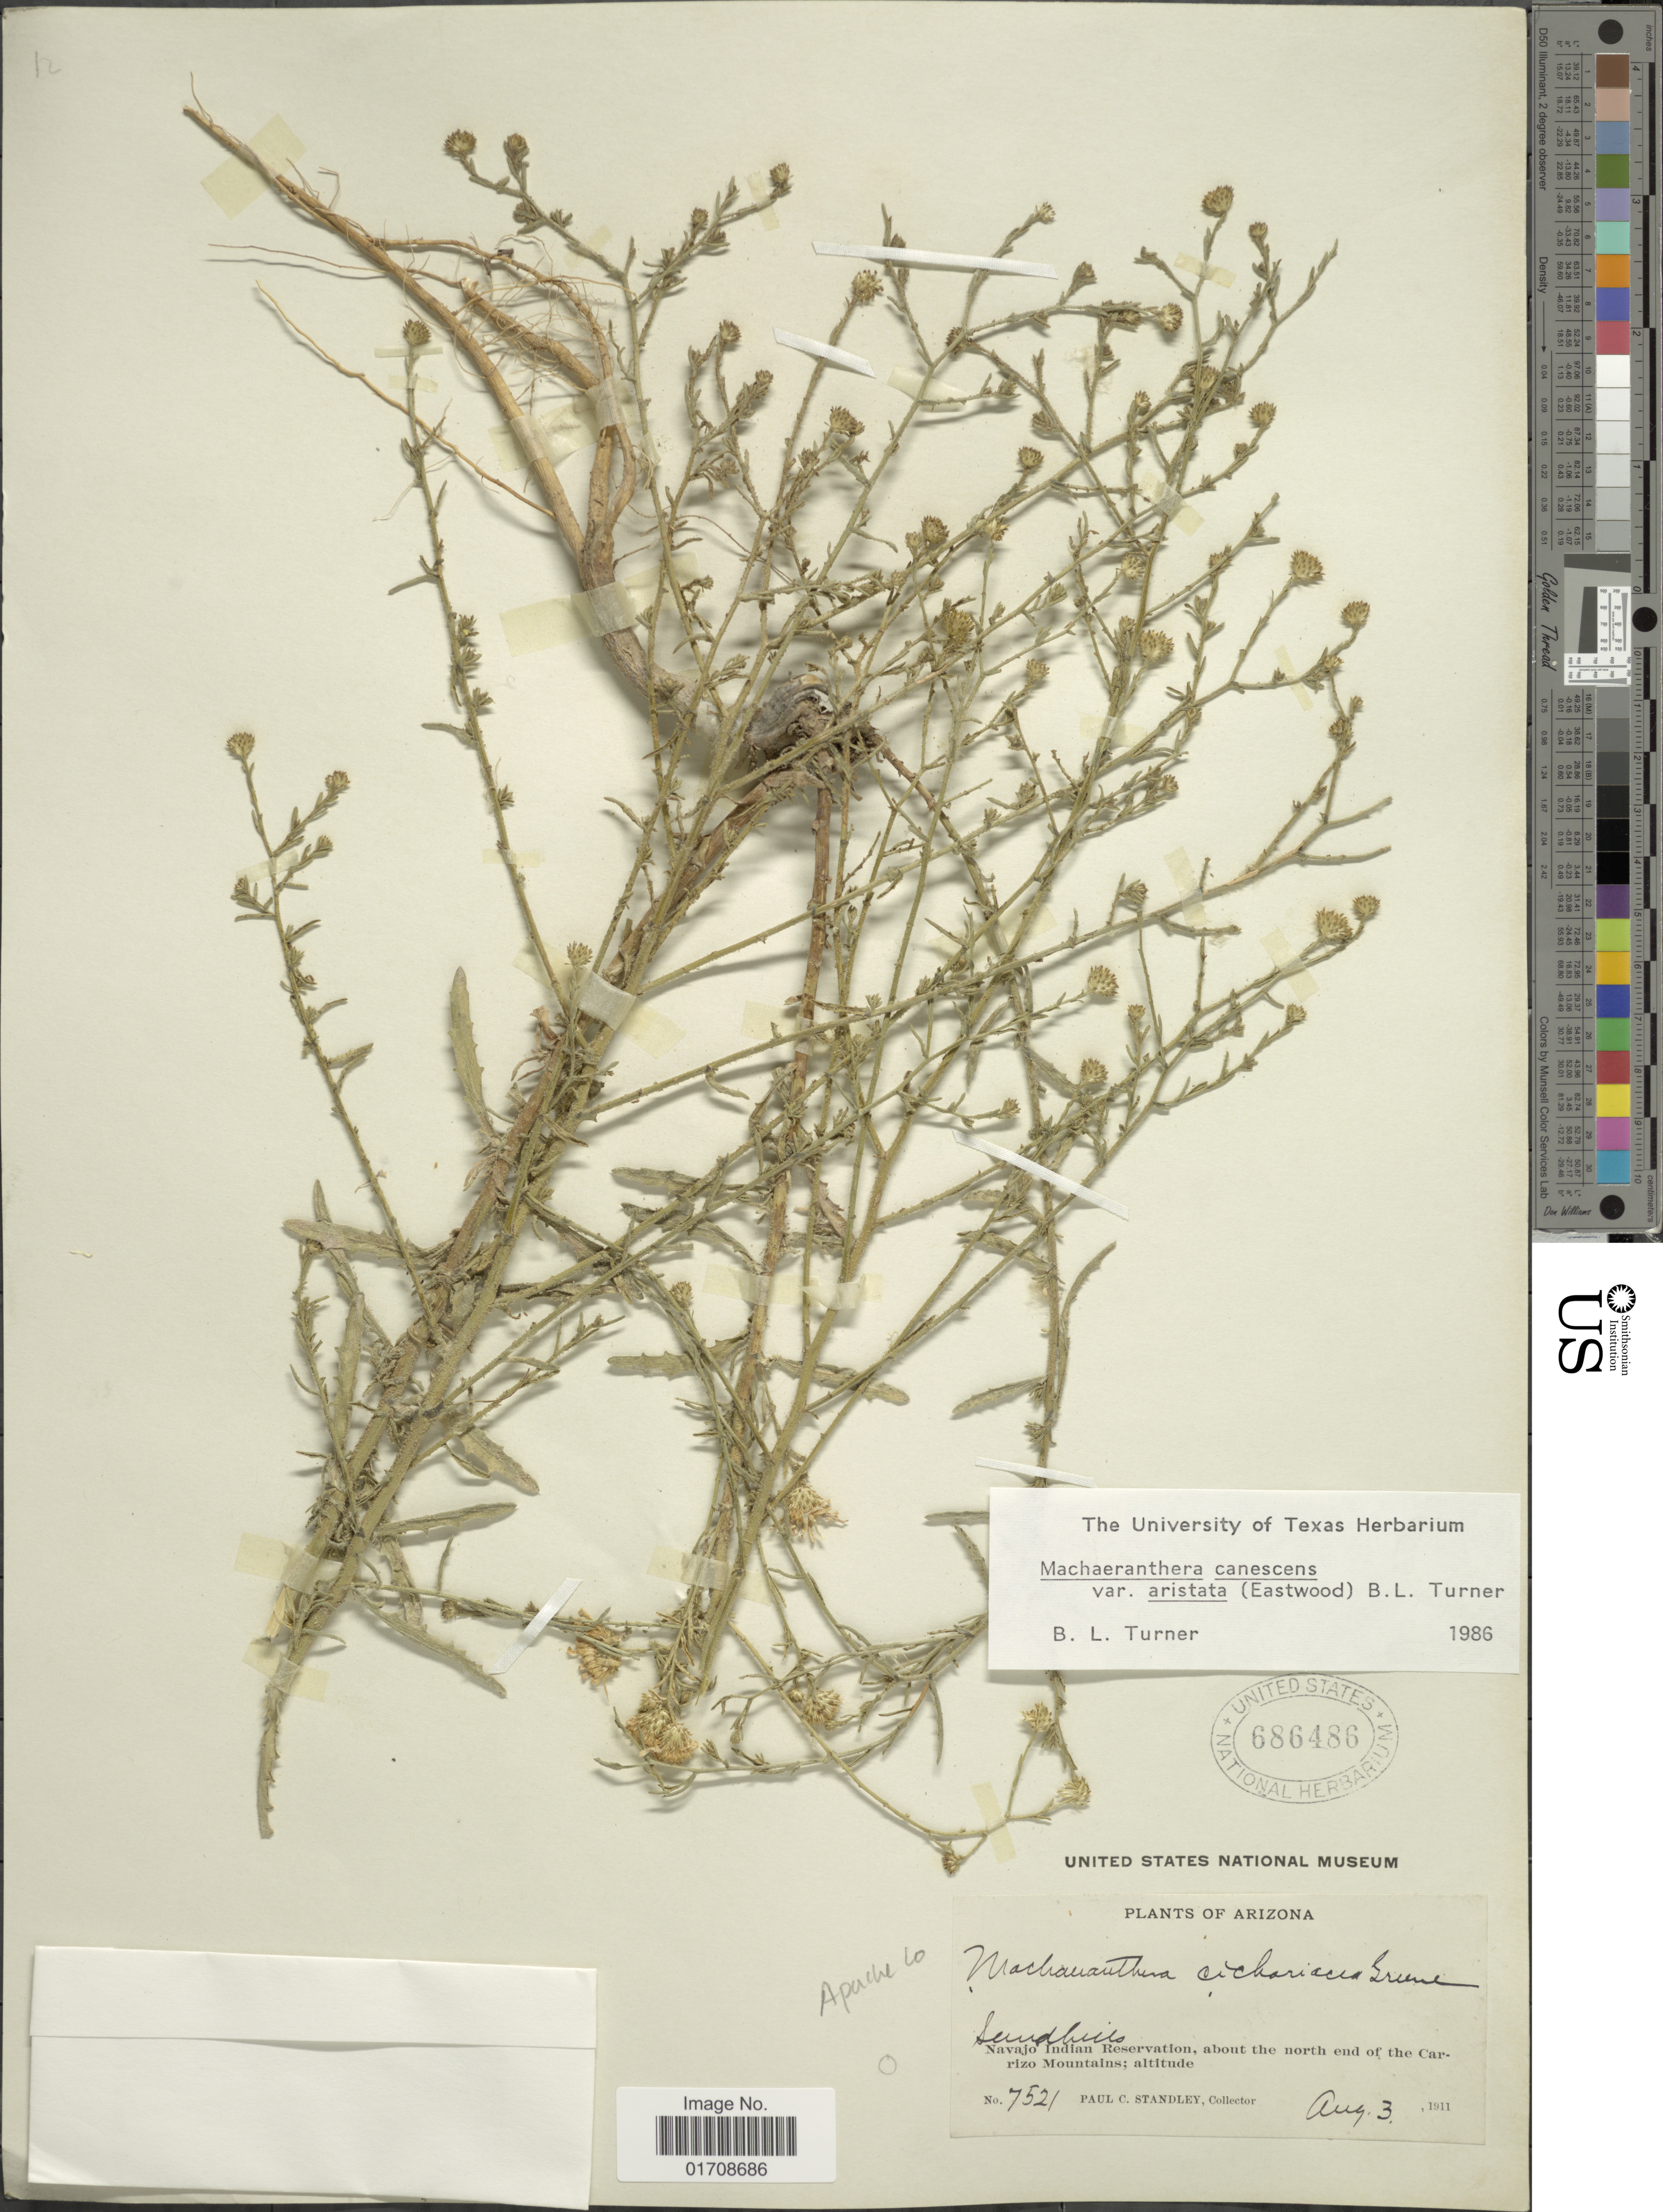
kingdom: Plantae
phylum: Tracheophyta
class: Magnoliopsida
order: Asterales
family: Asteraceae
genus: Machaeranthera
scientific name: Machaeranthera canescens var. aristata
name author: (Eastw.) B.L. Turner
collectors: P. C. Standley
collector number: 7521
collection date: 1911-08-03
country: United States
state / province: Arizona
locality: Navajo Indian Reservation, about the north end of the Carrizo Mountains, Apache Co.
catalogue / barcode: US 686486